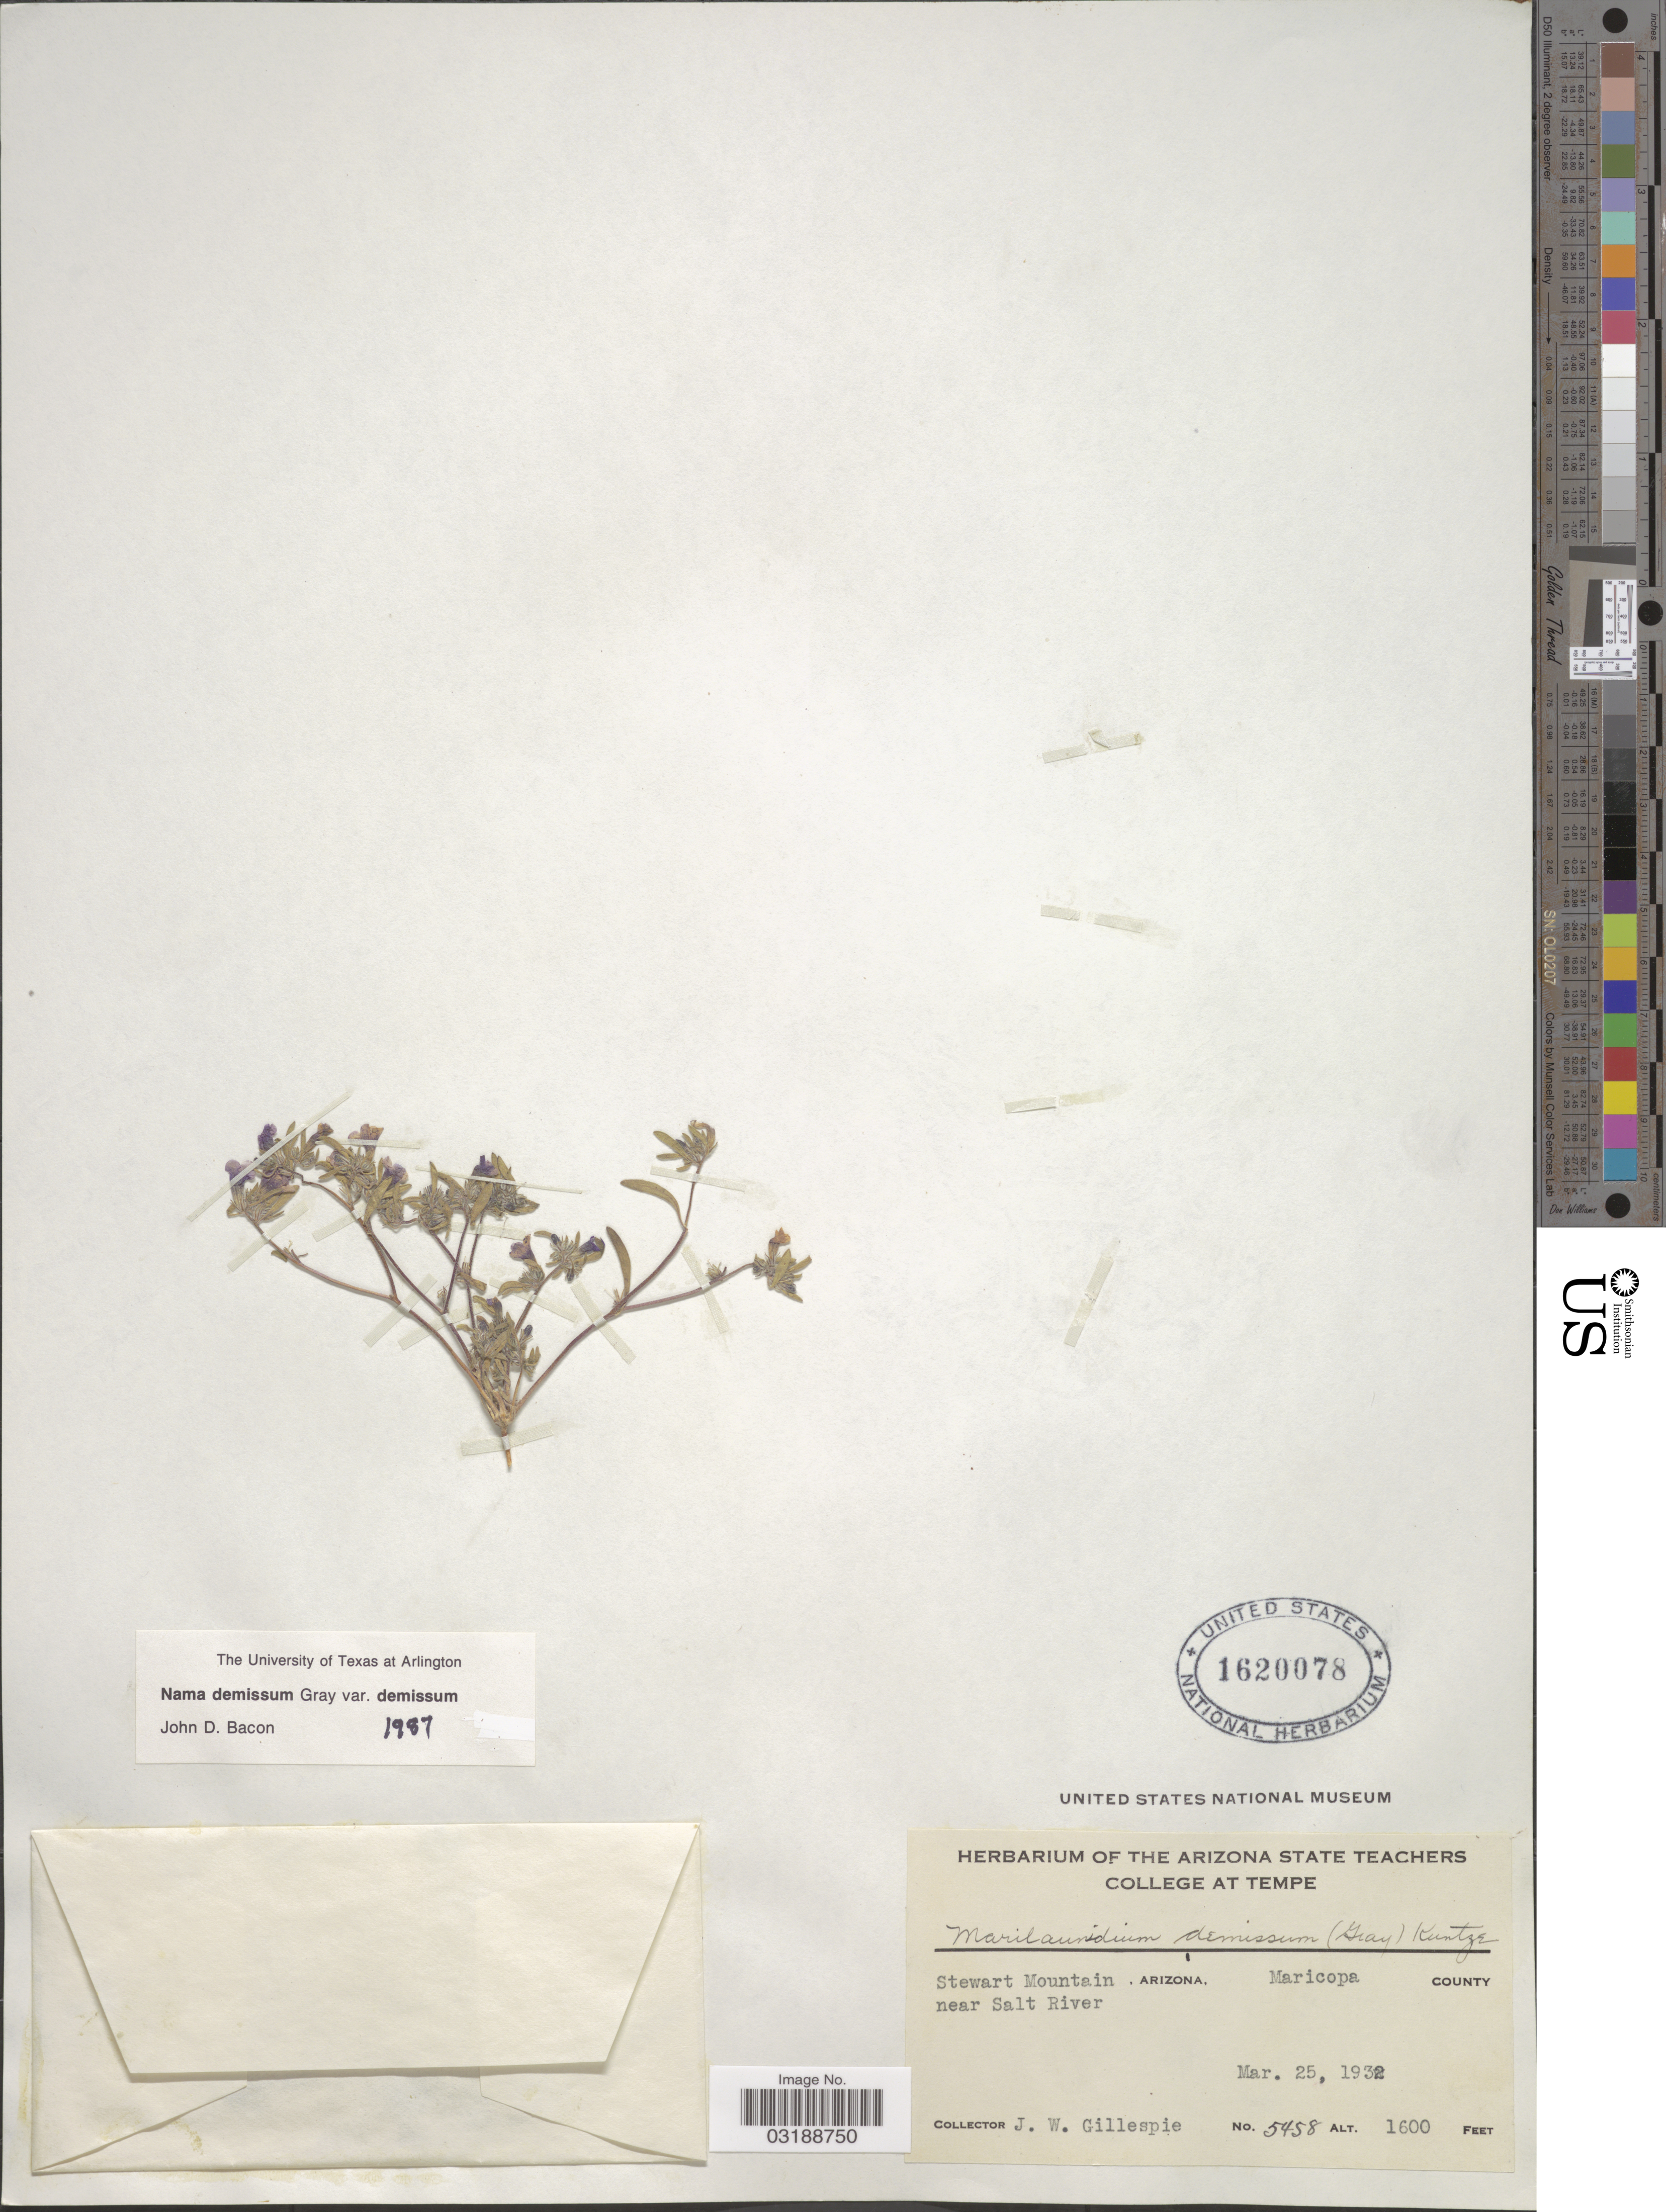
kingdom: Plantae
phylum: Tracheophyta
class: Magnoliopsida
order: Boraginales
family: Namaceae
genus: Nama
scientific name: Nama demissa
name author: A. Gray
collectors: J. W. Gillespie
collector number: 5458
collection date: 1932-03-25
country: United States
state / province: Arizona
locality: Stewart Mountain. Maricopa County near Salt River.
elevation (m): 488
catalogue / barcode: US 1620078